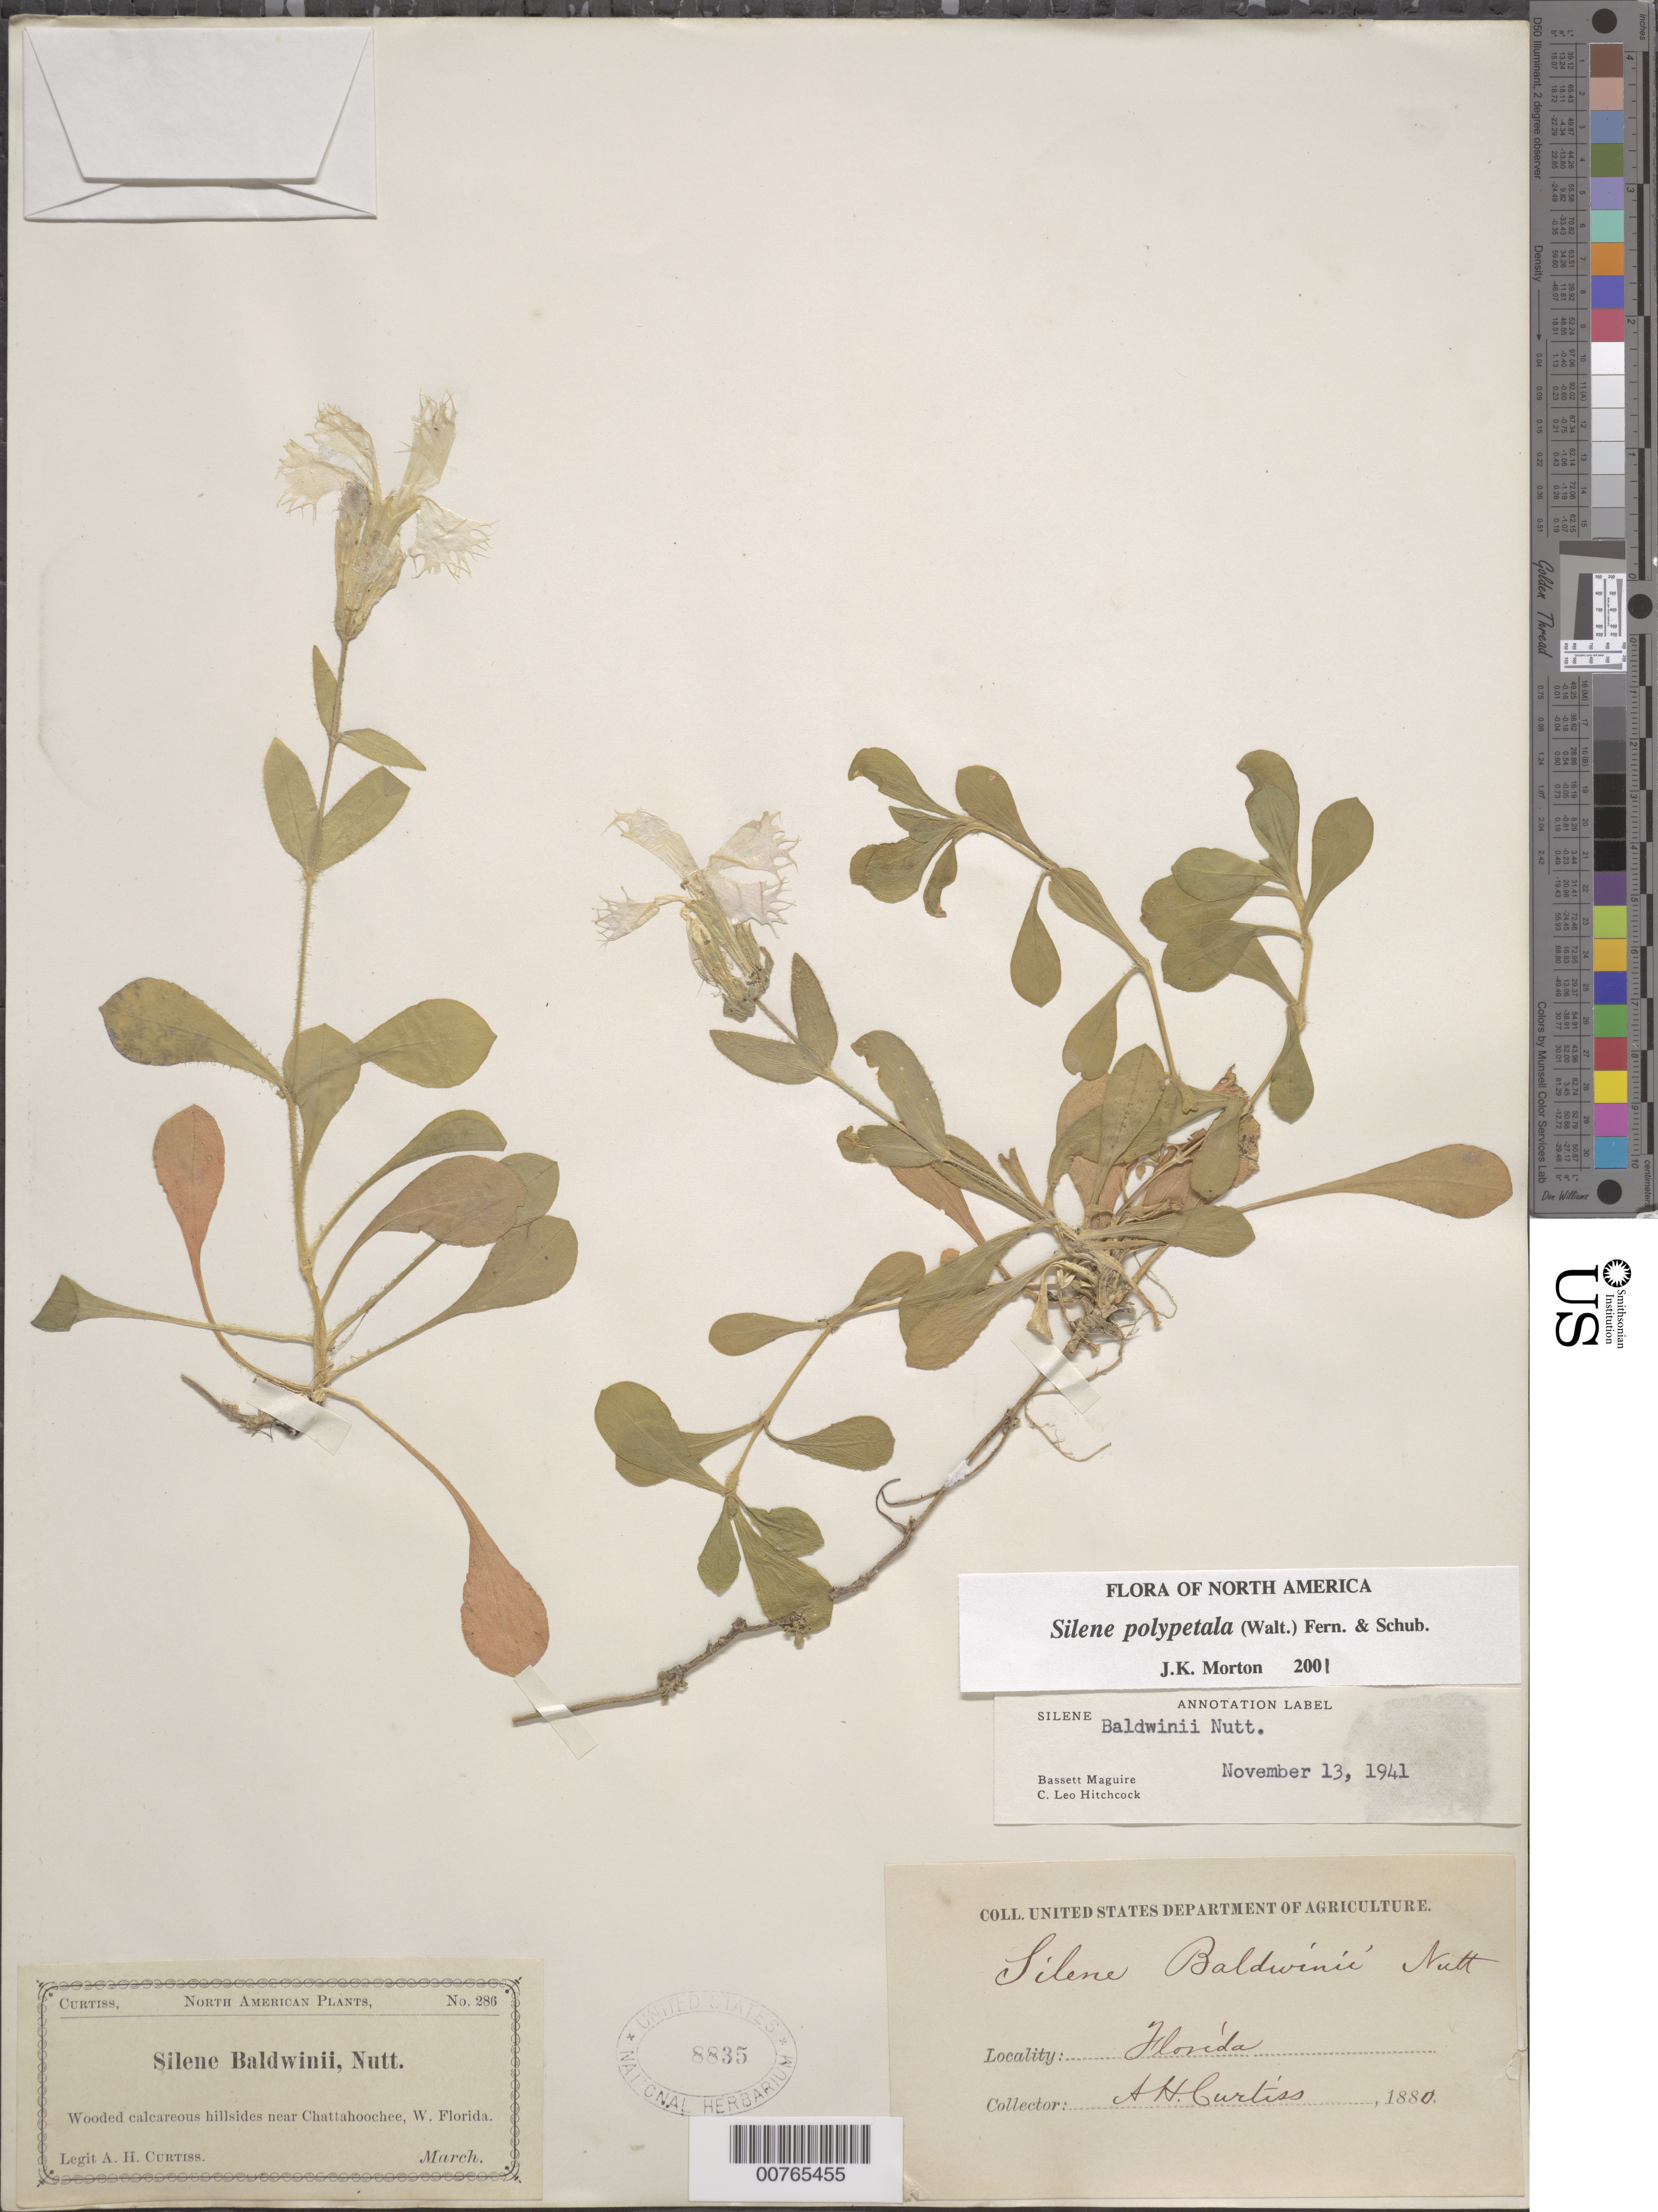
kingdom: Plantae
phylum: Tracheophyta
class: Magnoliopsida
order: Caryophyllales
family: Caryophyllaceae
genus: Silene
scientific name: Silene polypetala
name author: (Walter) Fernald &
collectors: A. H. Curtiss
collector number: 286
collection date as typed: Mar 1880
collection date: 1880-03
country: United States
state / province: Florida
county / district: Gadsden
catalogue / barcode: US 8835